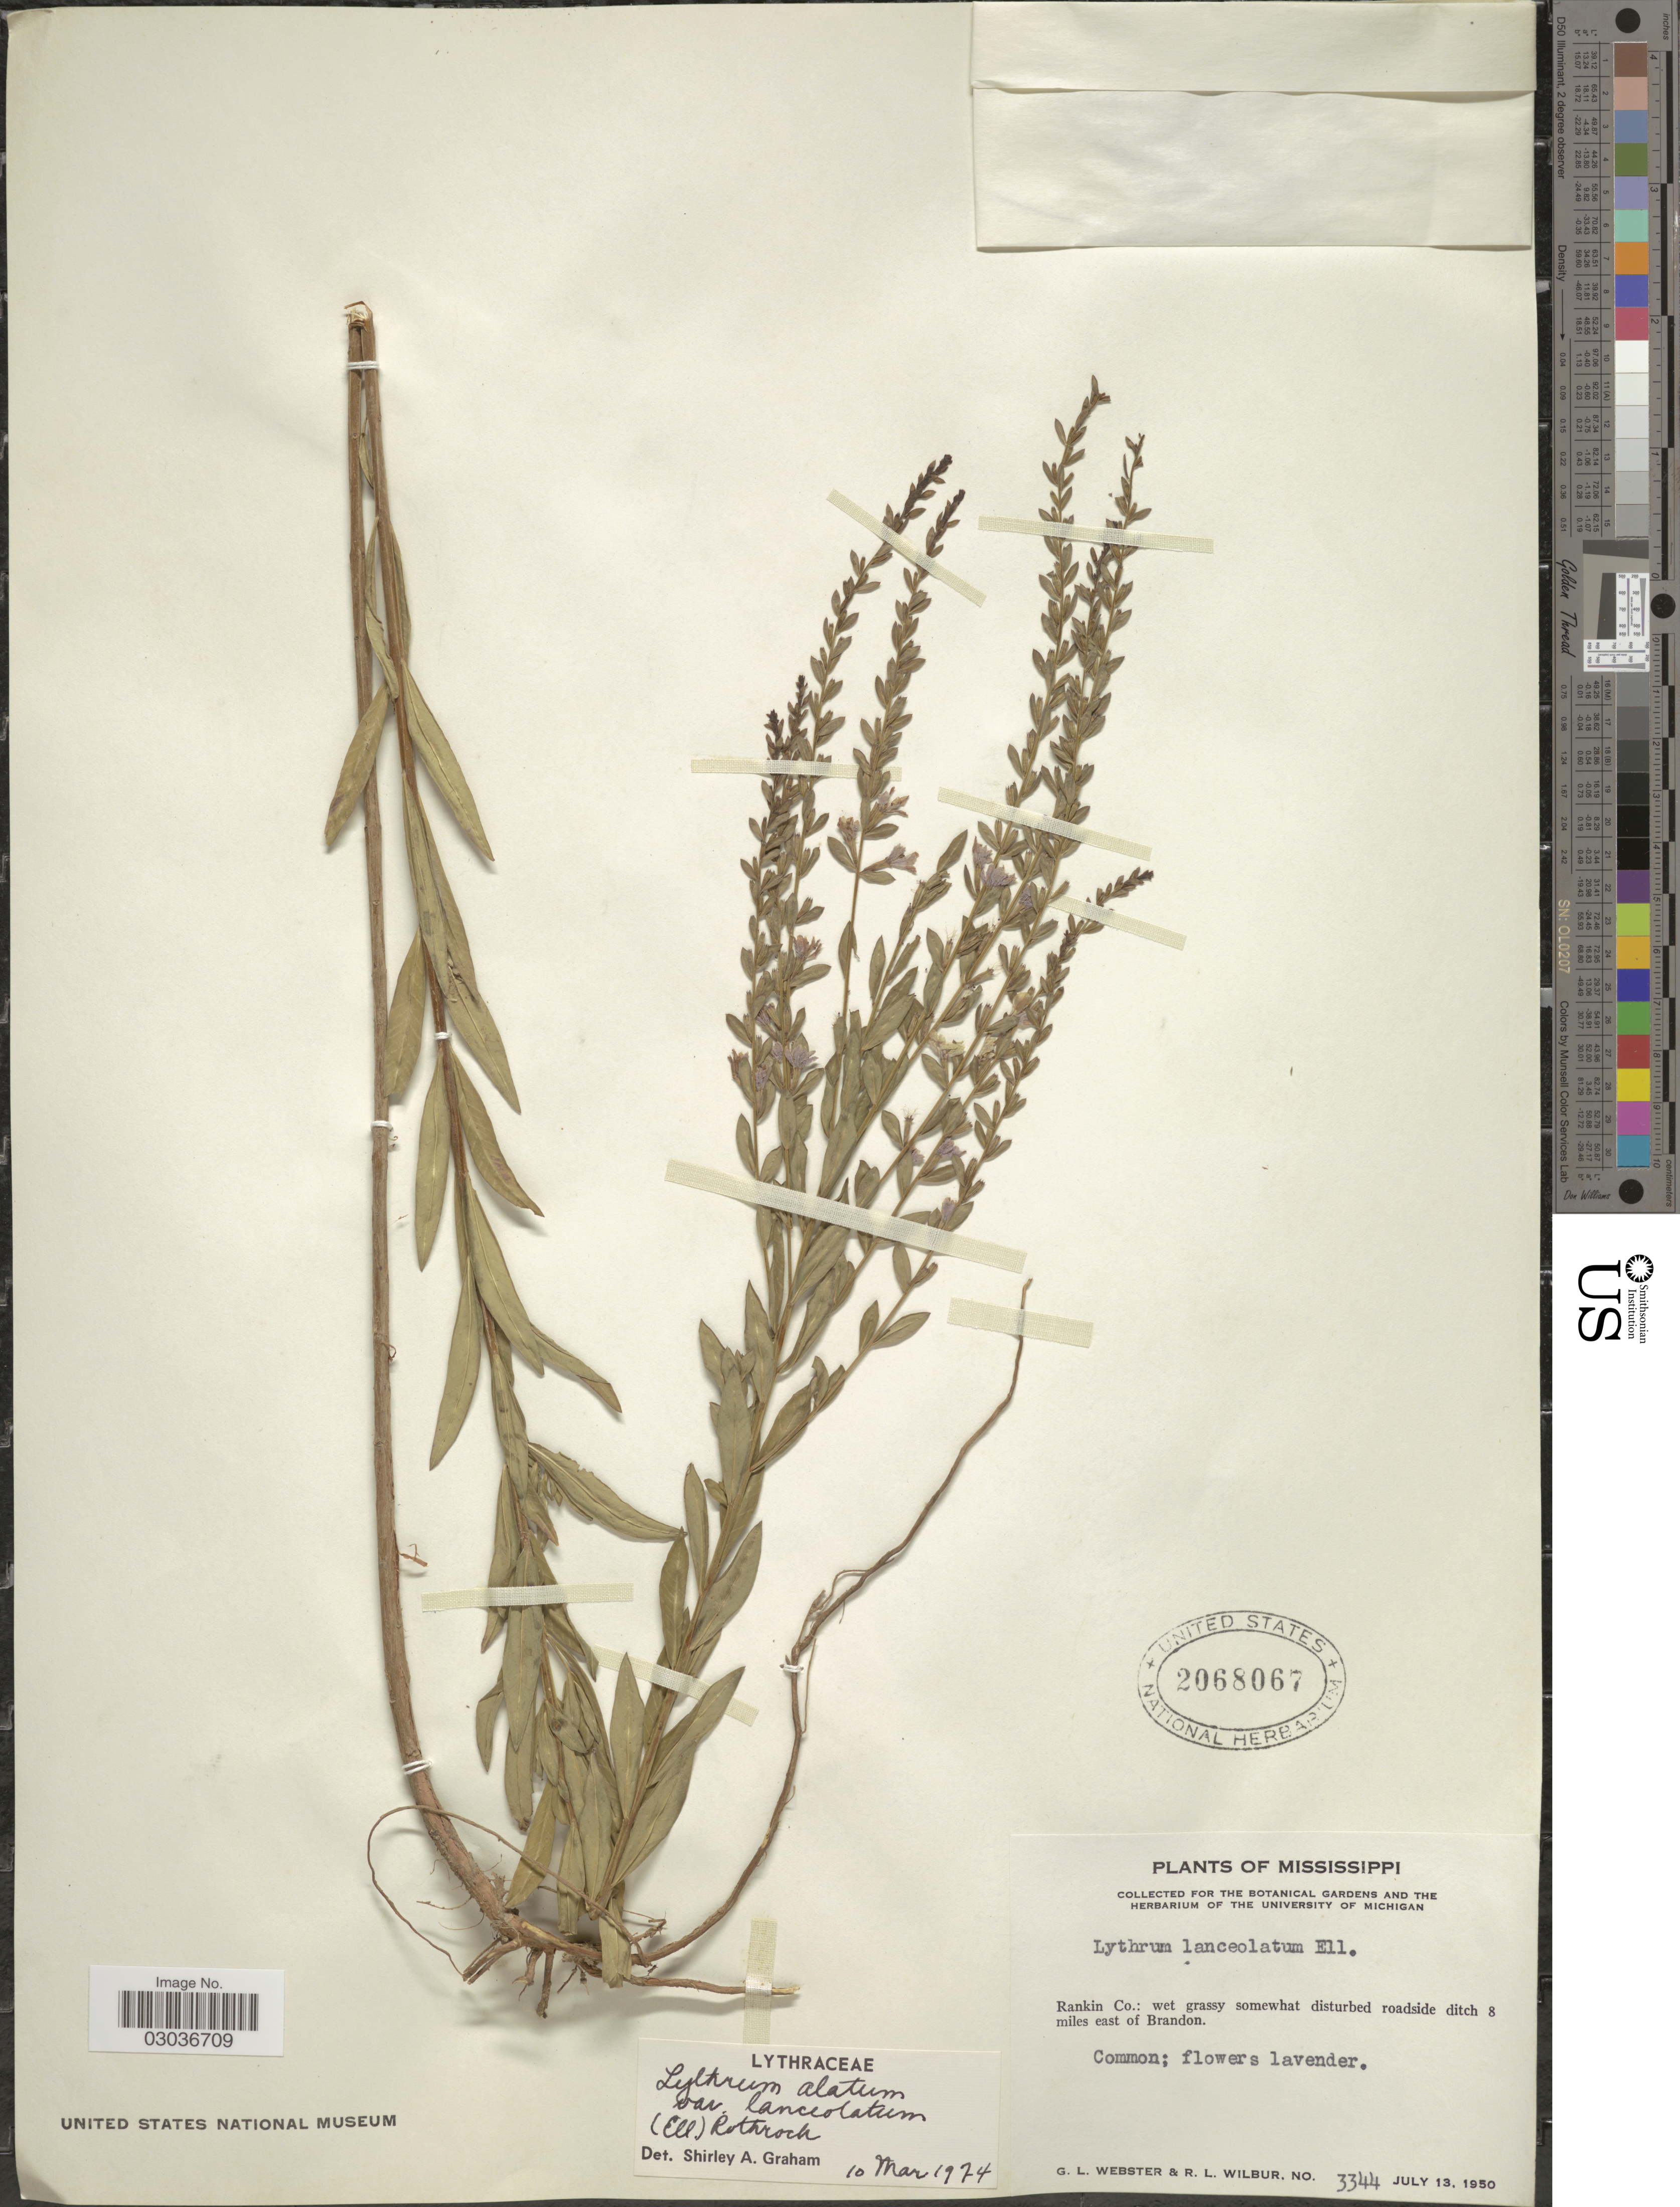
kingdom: Plantae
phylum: Tracheophyta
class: Magnoliopsida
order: Myrtales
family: Lythraceae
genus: Lythrum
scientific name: Lythrum alatum var. lanceolatum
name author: (Elliott) A. Gray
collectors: G. L. Webster & R. L. Wilbur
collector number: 3344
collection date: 1950-07-13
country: United States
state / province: Mississippi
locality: Rankin Co.: wet grassy somewhat disturbed roadside ditch 8 miles east of Brandon.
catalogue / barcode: US 2068067